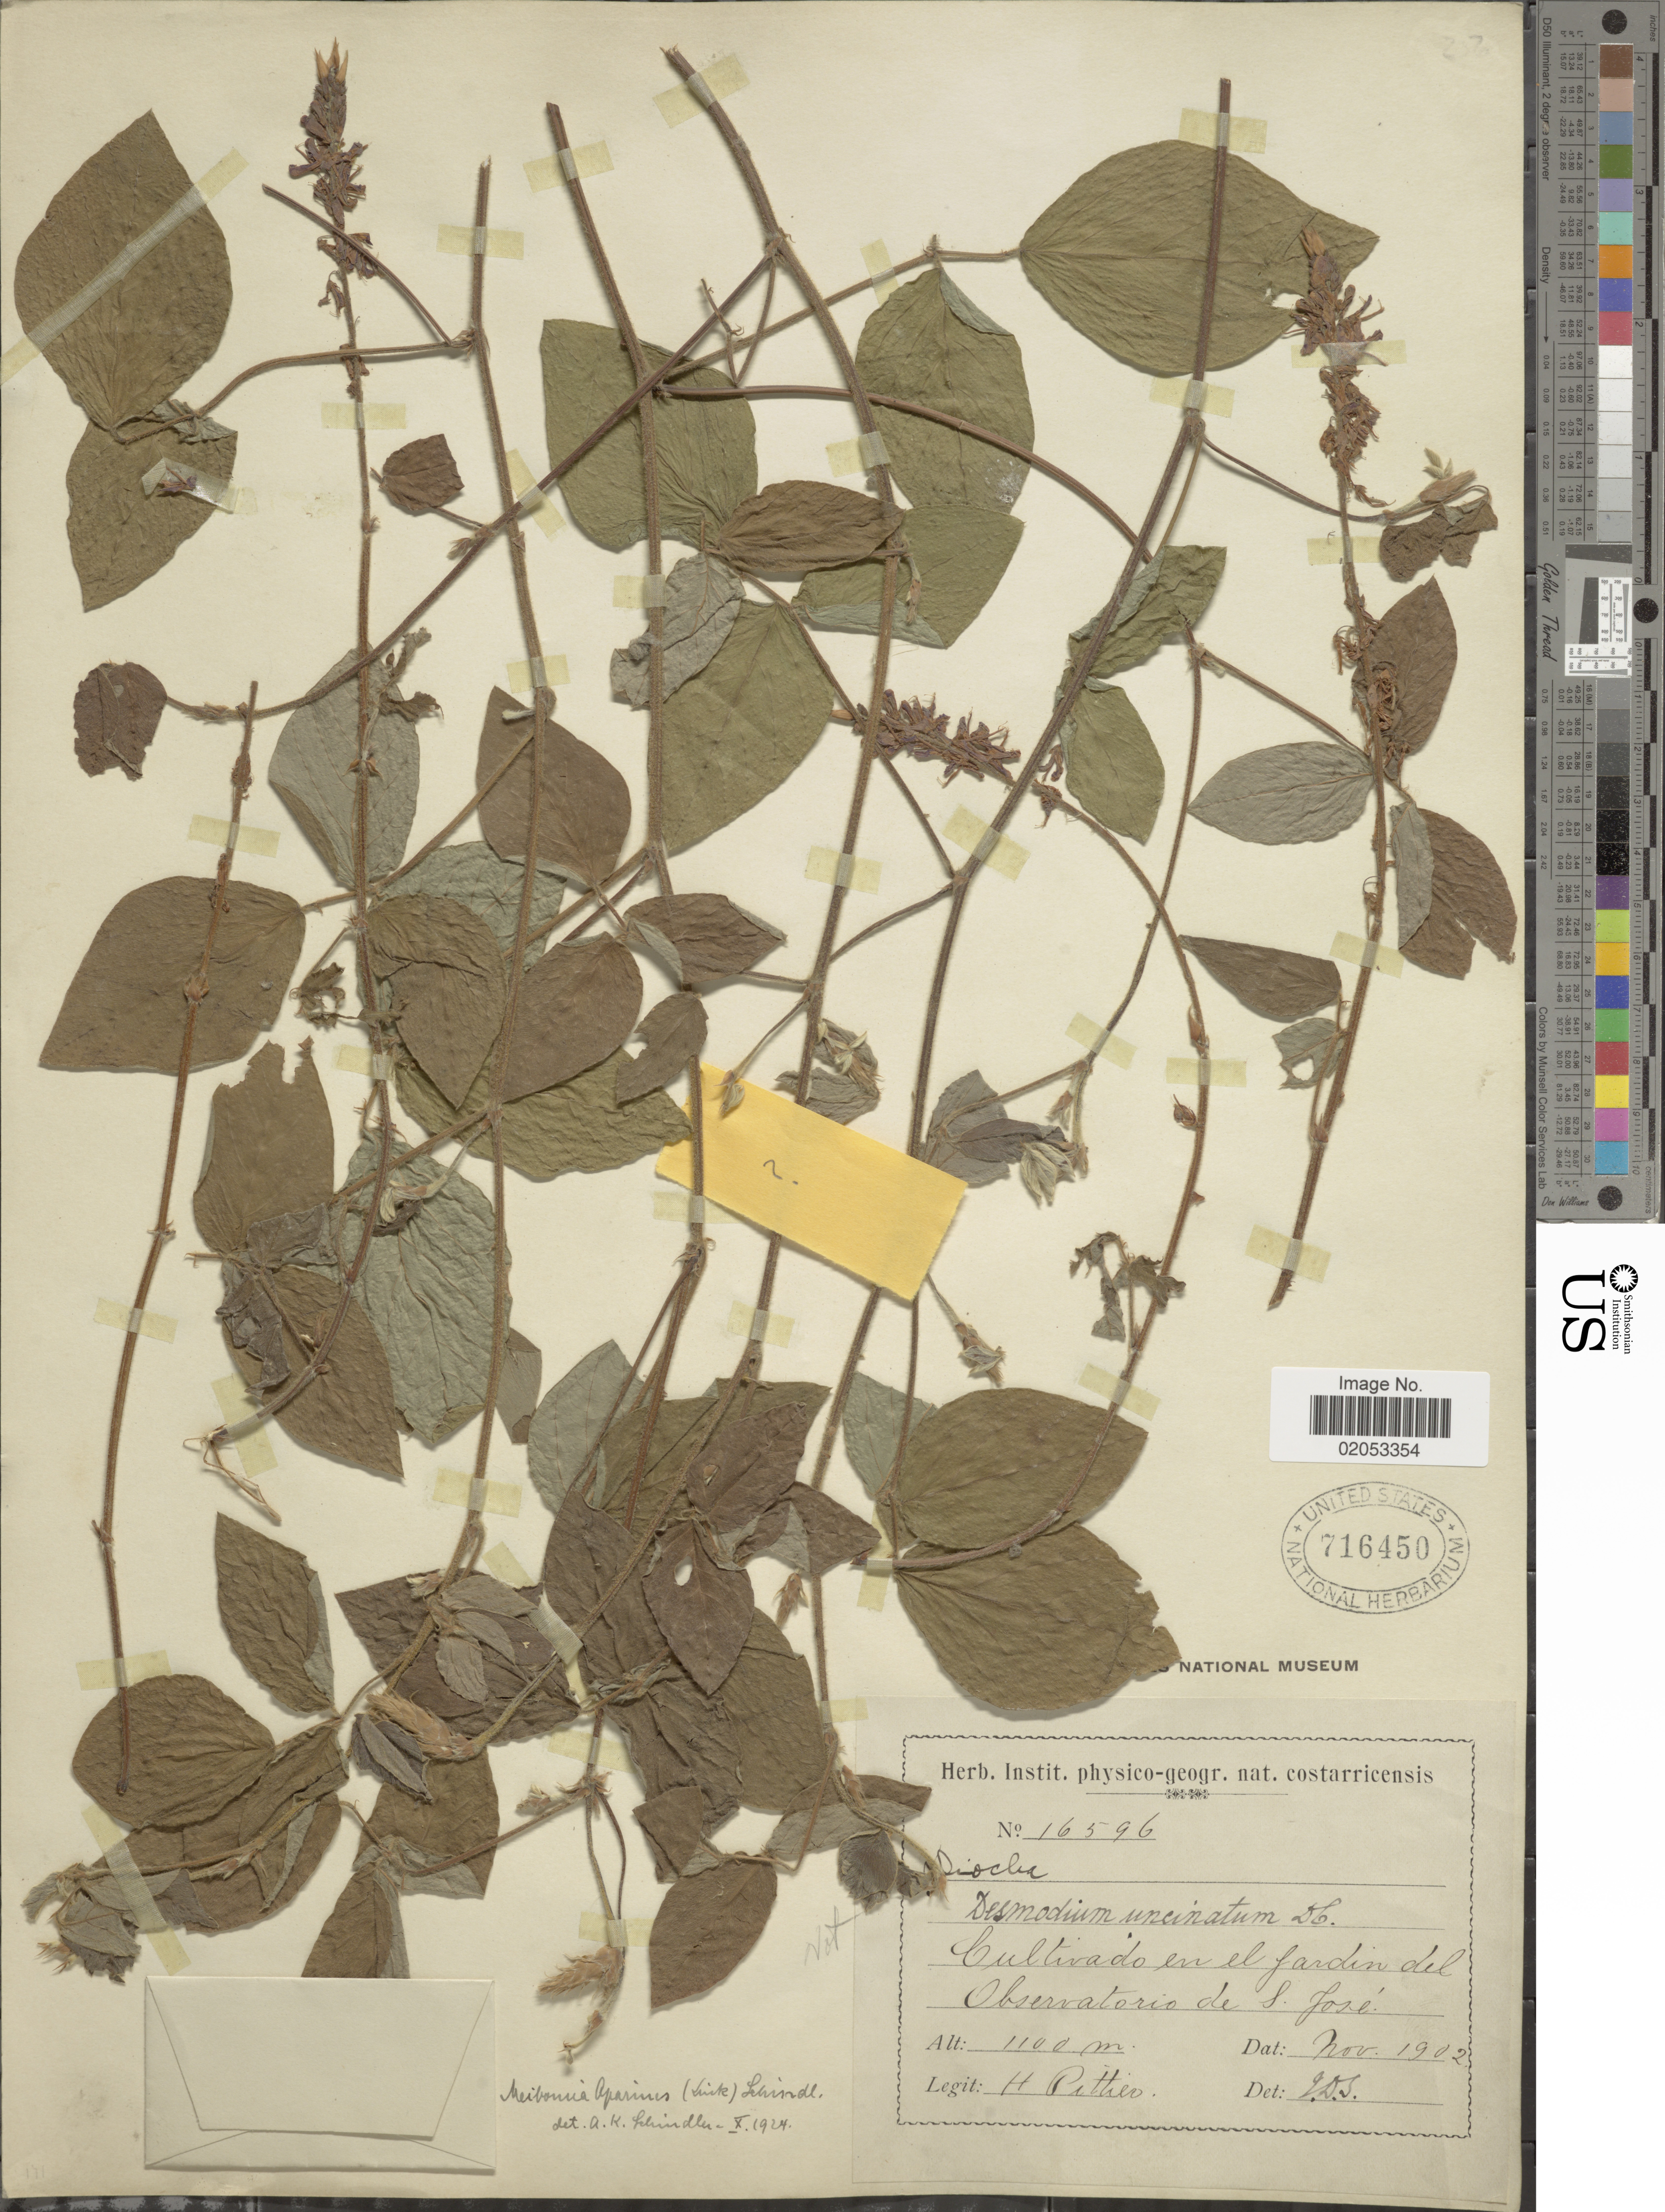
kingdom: Plantae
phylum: Tracheophyta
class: Magnoliopsida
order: Fabales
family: Fabaceae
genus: Desmodium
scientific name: Desmodium aparines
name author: (Link) DC.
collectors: H. F. Pittier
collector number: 16596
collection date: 1902-11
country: Costa Rica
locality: Jardin del Observatorio de S. Jose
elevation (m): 1100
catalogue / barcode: US 716450